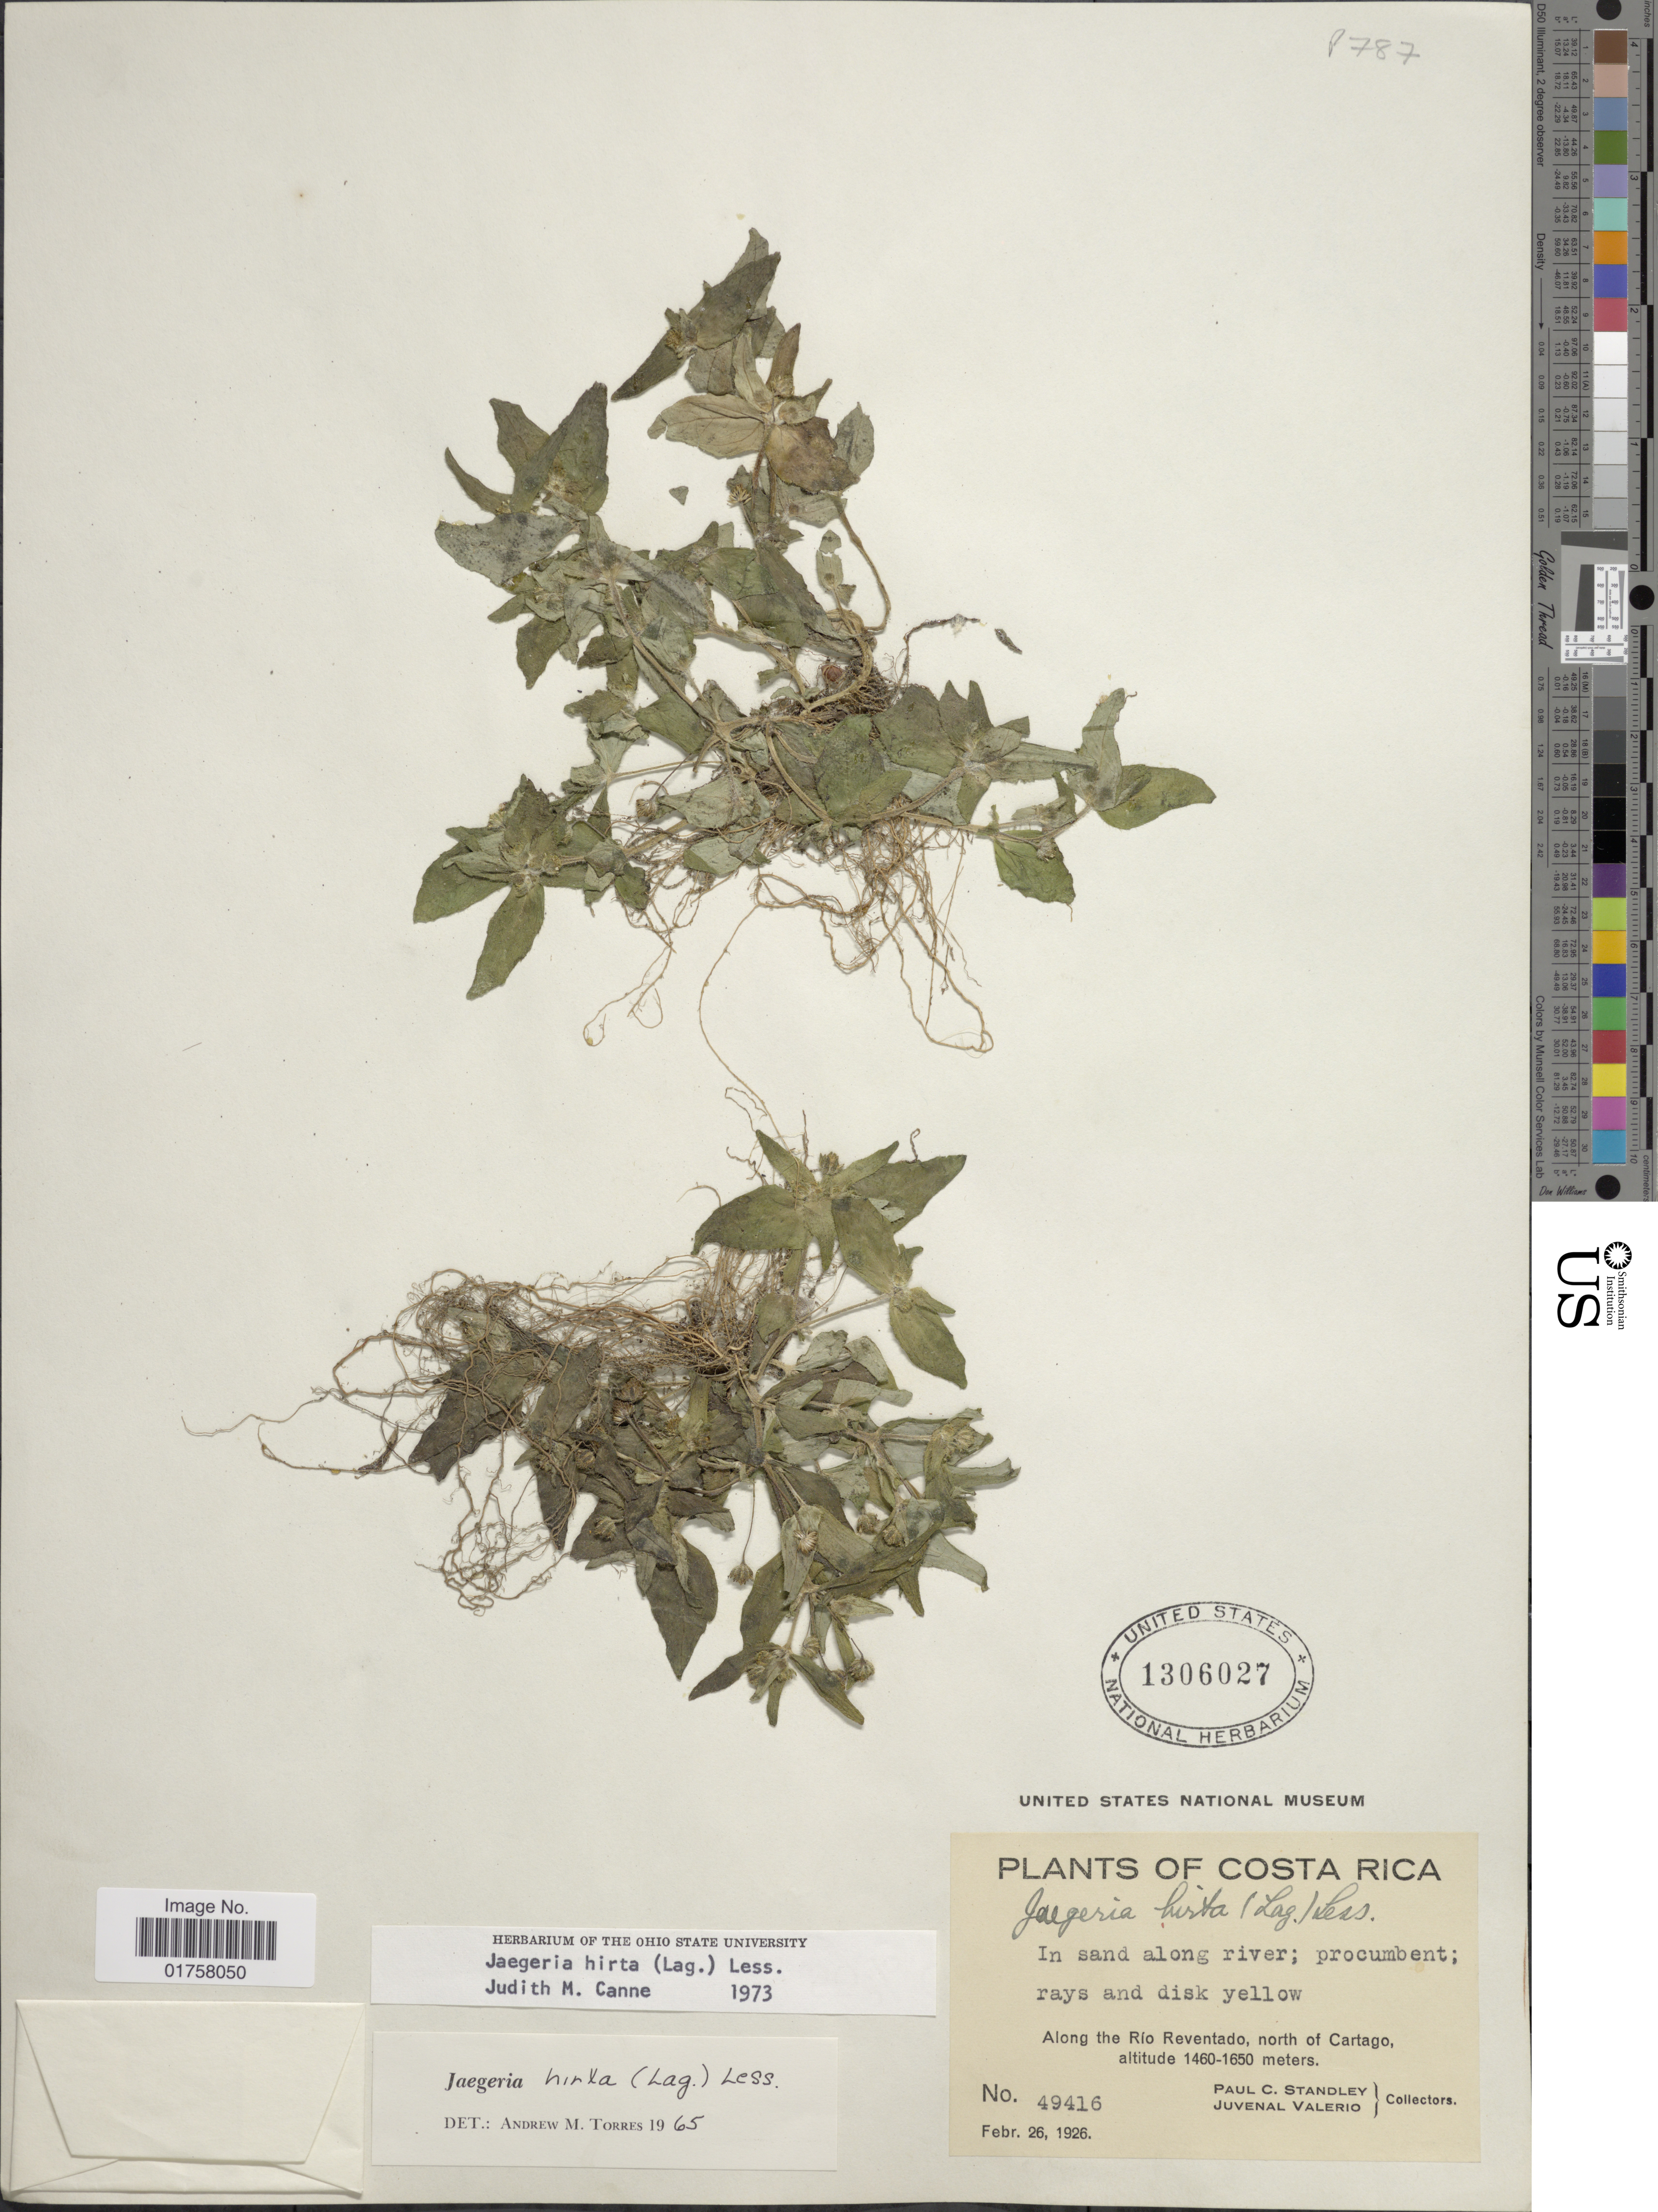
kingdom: Plantae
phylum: Tracheophyta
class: Magnoliopsida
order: Asterales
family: Asteraceae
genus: Jaegeria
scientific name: Jaegeria hirta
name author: (Lag.) Less.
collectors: P. C. Standley & J. Valerio R.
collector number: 49416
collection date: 1926-02-26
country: Costa Rica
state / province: Cartago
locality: Along the Río Reventado, north of Cartago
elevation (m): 1460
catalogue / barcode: US 1306027